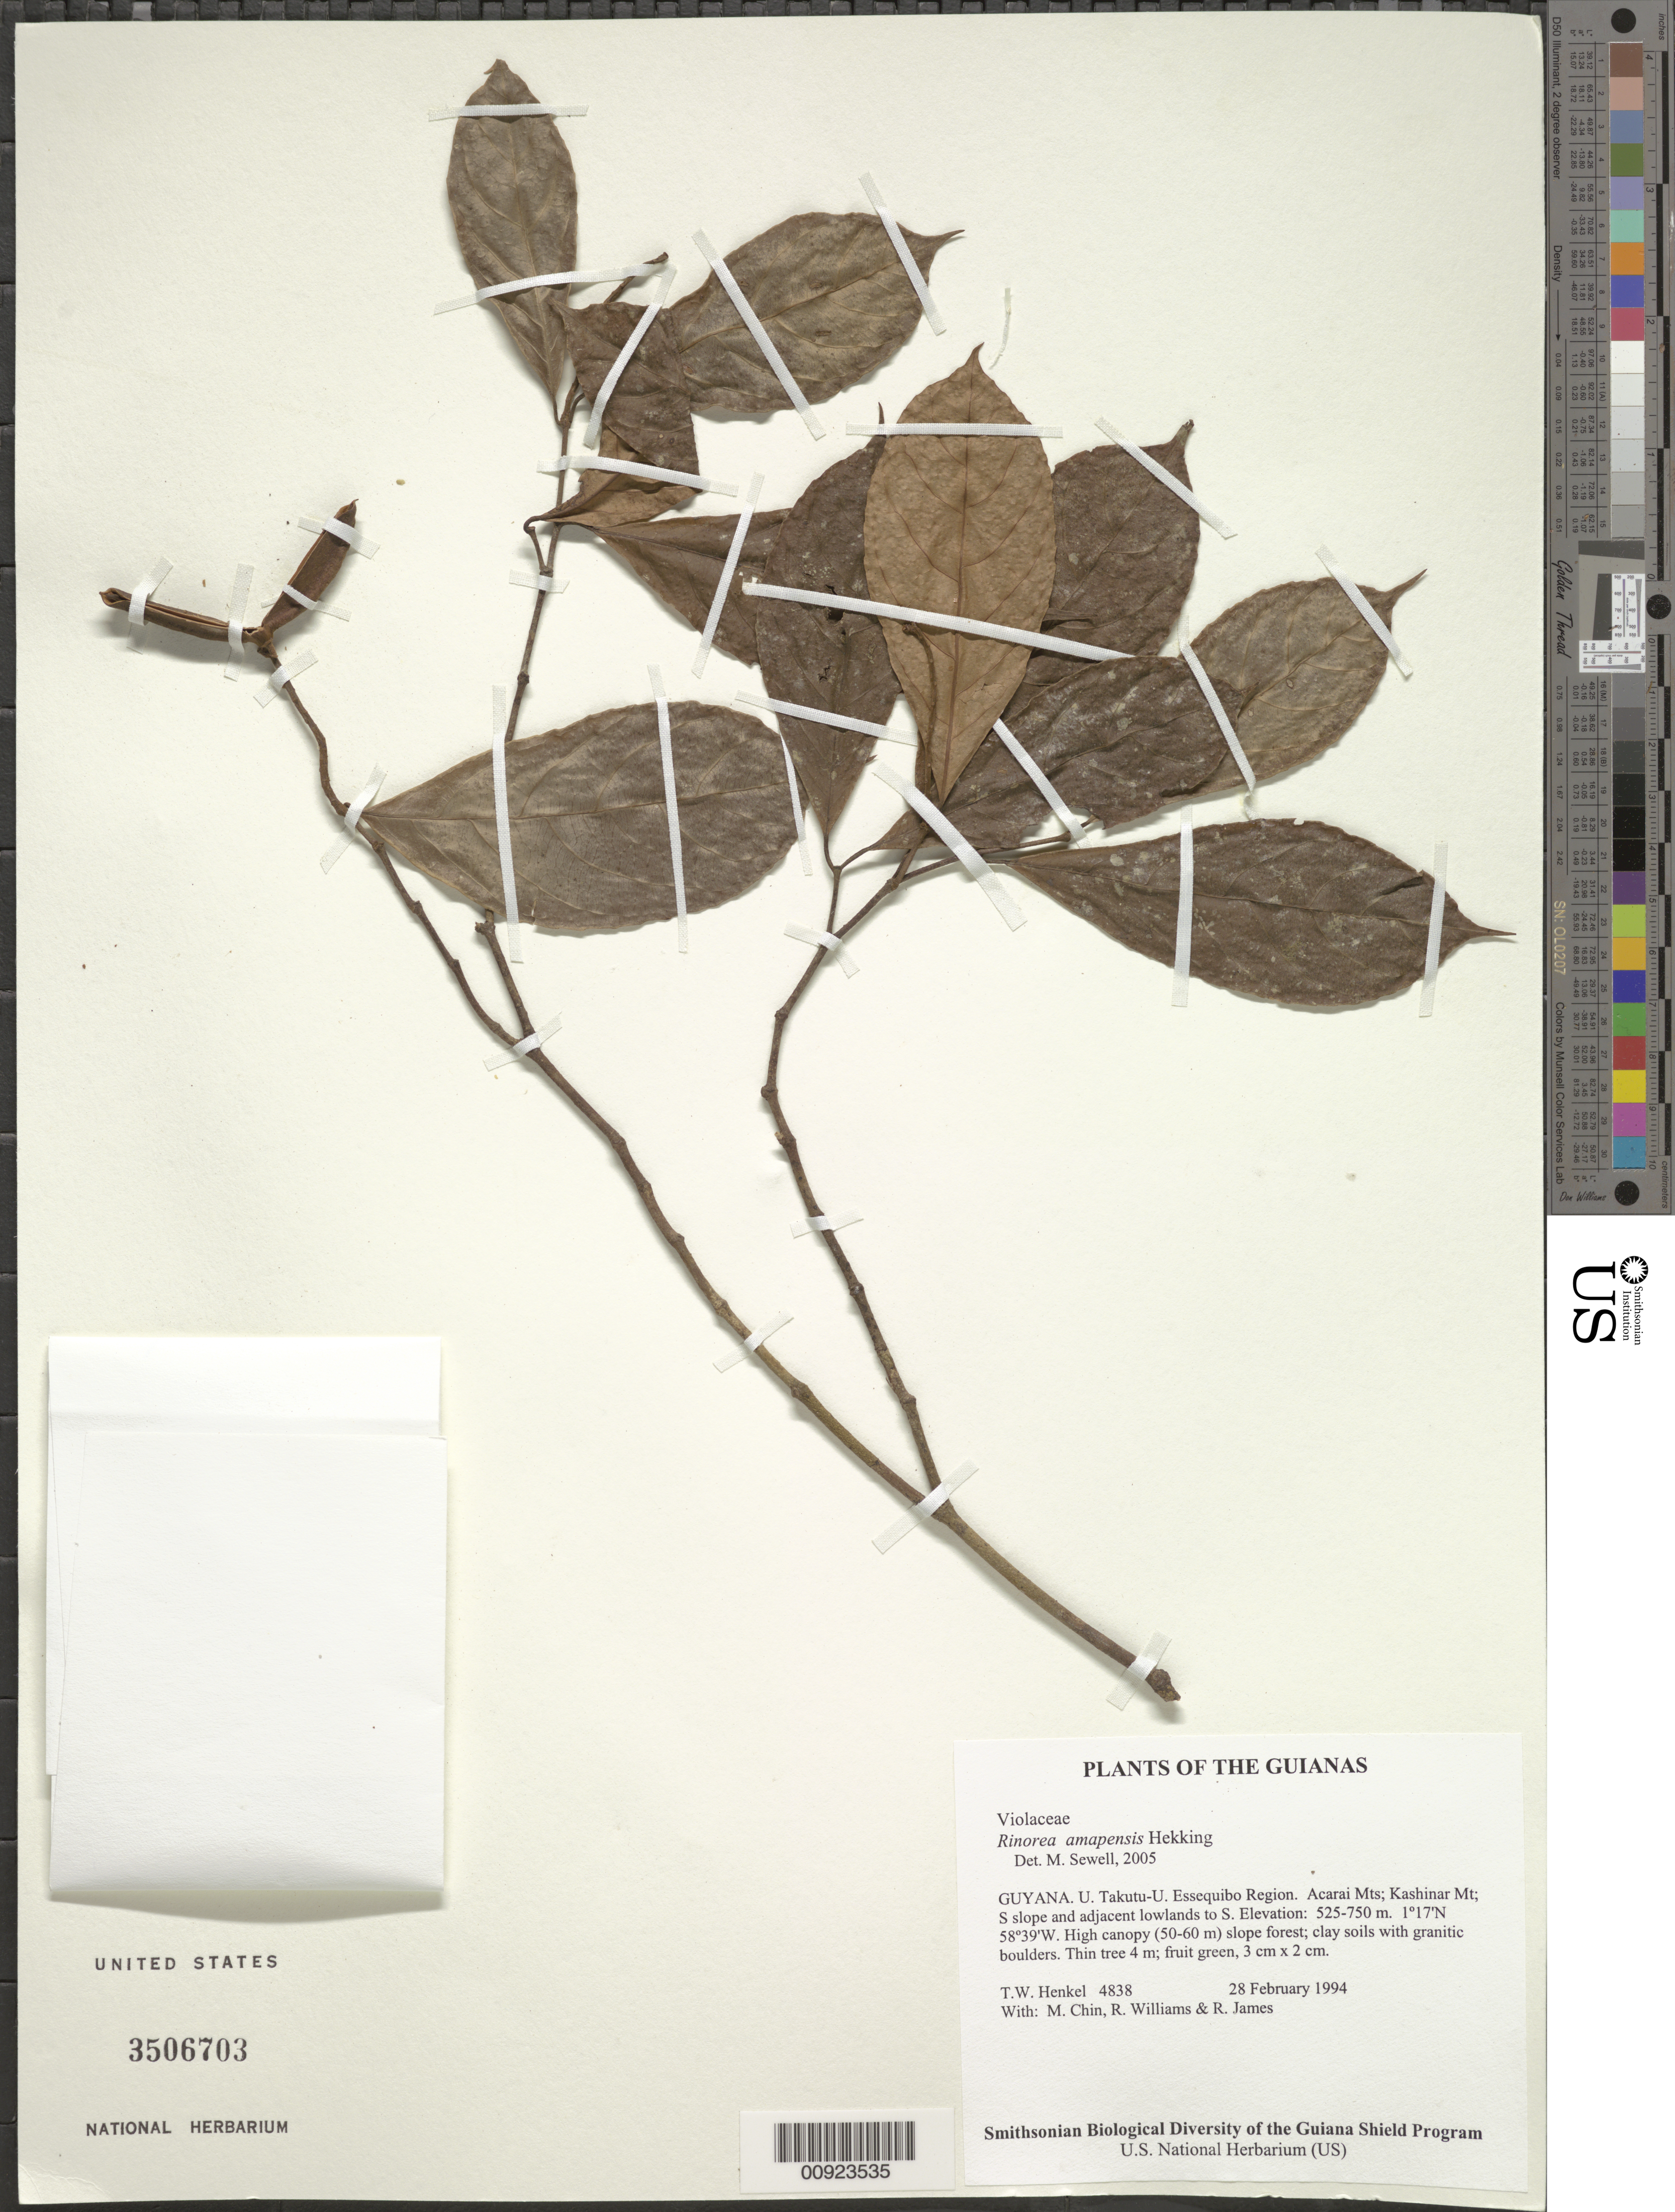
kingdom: Plantae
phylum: Tracheophyta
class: Magnoliopsida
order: Malpighiales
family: Violaceae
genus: Rinorea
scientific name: Rinorea amapensis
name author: Hekking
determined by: Sewell, M.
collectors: T. Henkel, M. Chin, R. Williams & R. James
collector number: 4838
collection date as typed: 28 February 1994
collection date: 1994-02-28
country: Guyana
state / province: U. Takutu-U. Essequibo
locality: Acarai Mts; Kashinar Mt; S slope and adjacent lowlands to S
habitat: High canopy (50-60 m) slope forest; clay soils with granitic boulders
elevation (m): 525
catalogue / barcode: US 3506703